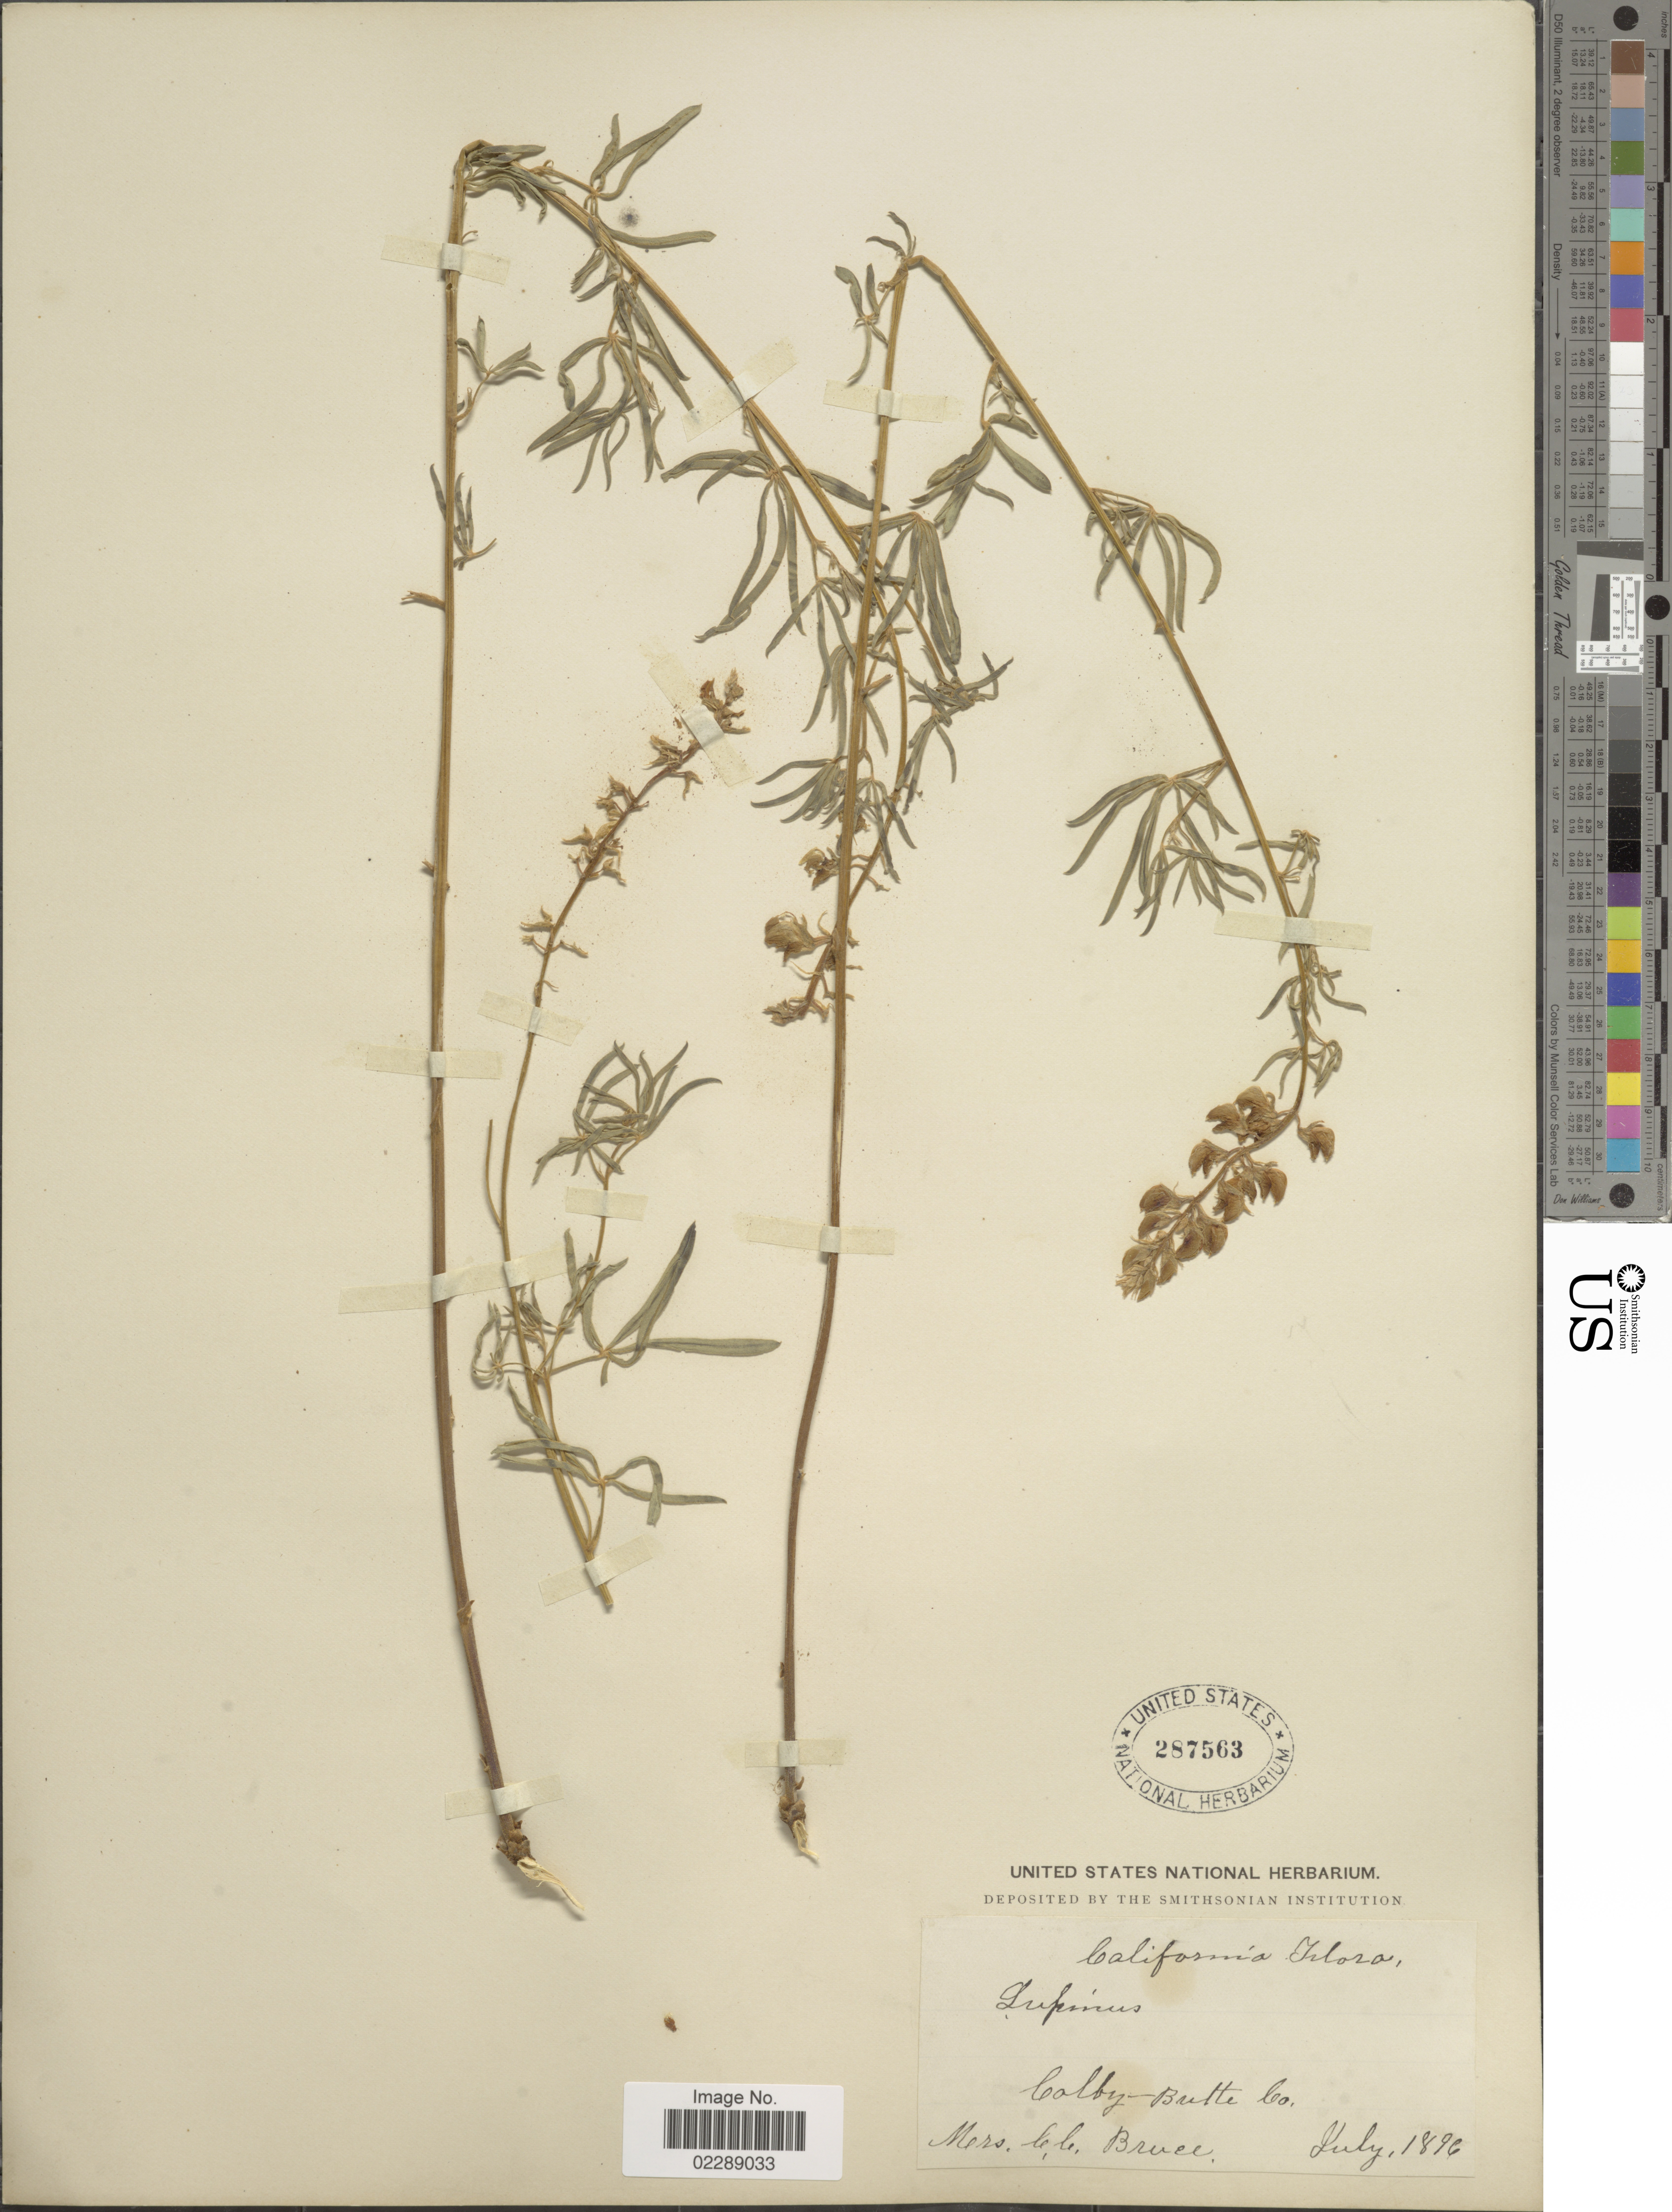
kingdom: Plantae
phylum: Tracheophyta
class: Magnoliopsida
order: Fabales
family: Fabaceae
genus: Lupinus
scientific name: Lupinus sp.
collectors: C. Bruce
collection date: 1896-07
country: United States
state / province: California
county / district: Butte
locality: Colby, Butte Co.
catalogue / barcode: US 287563